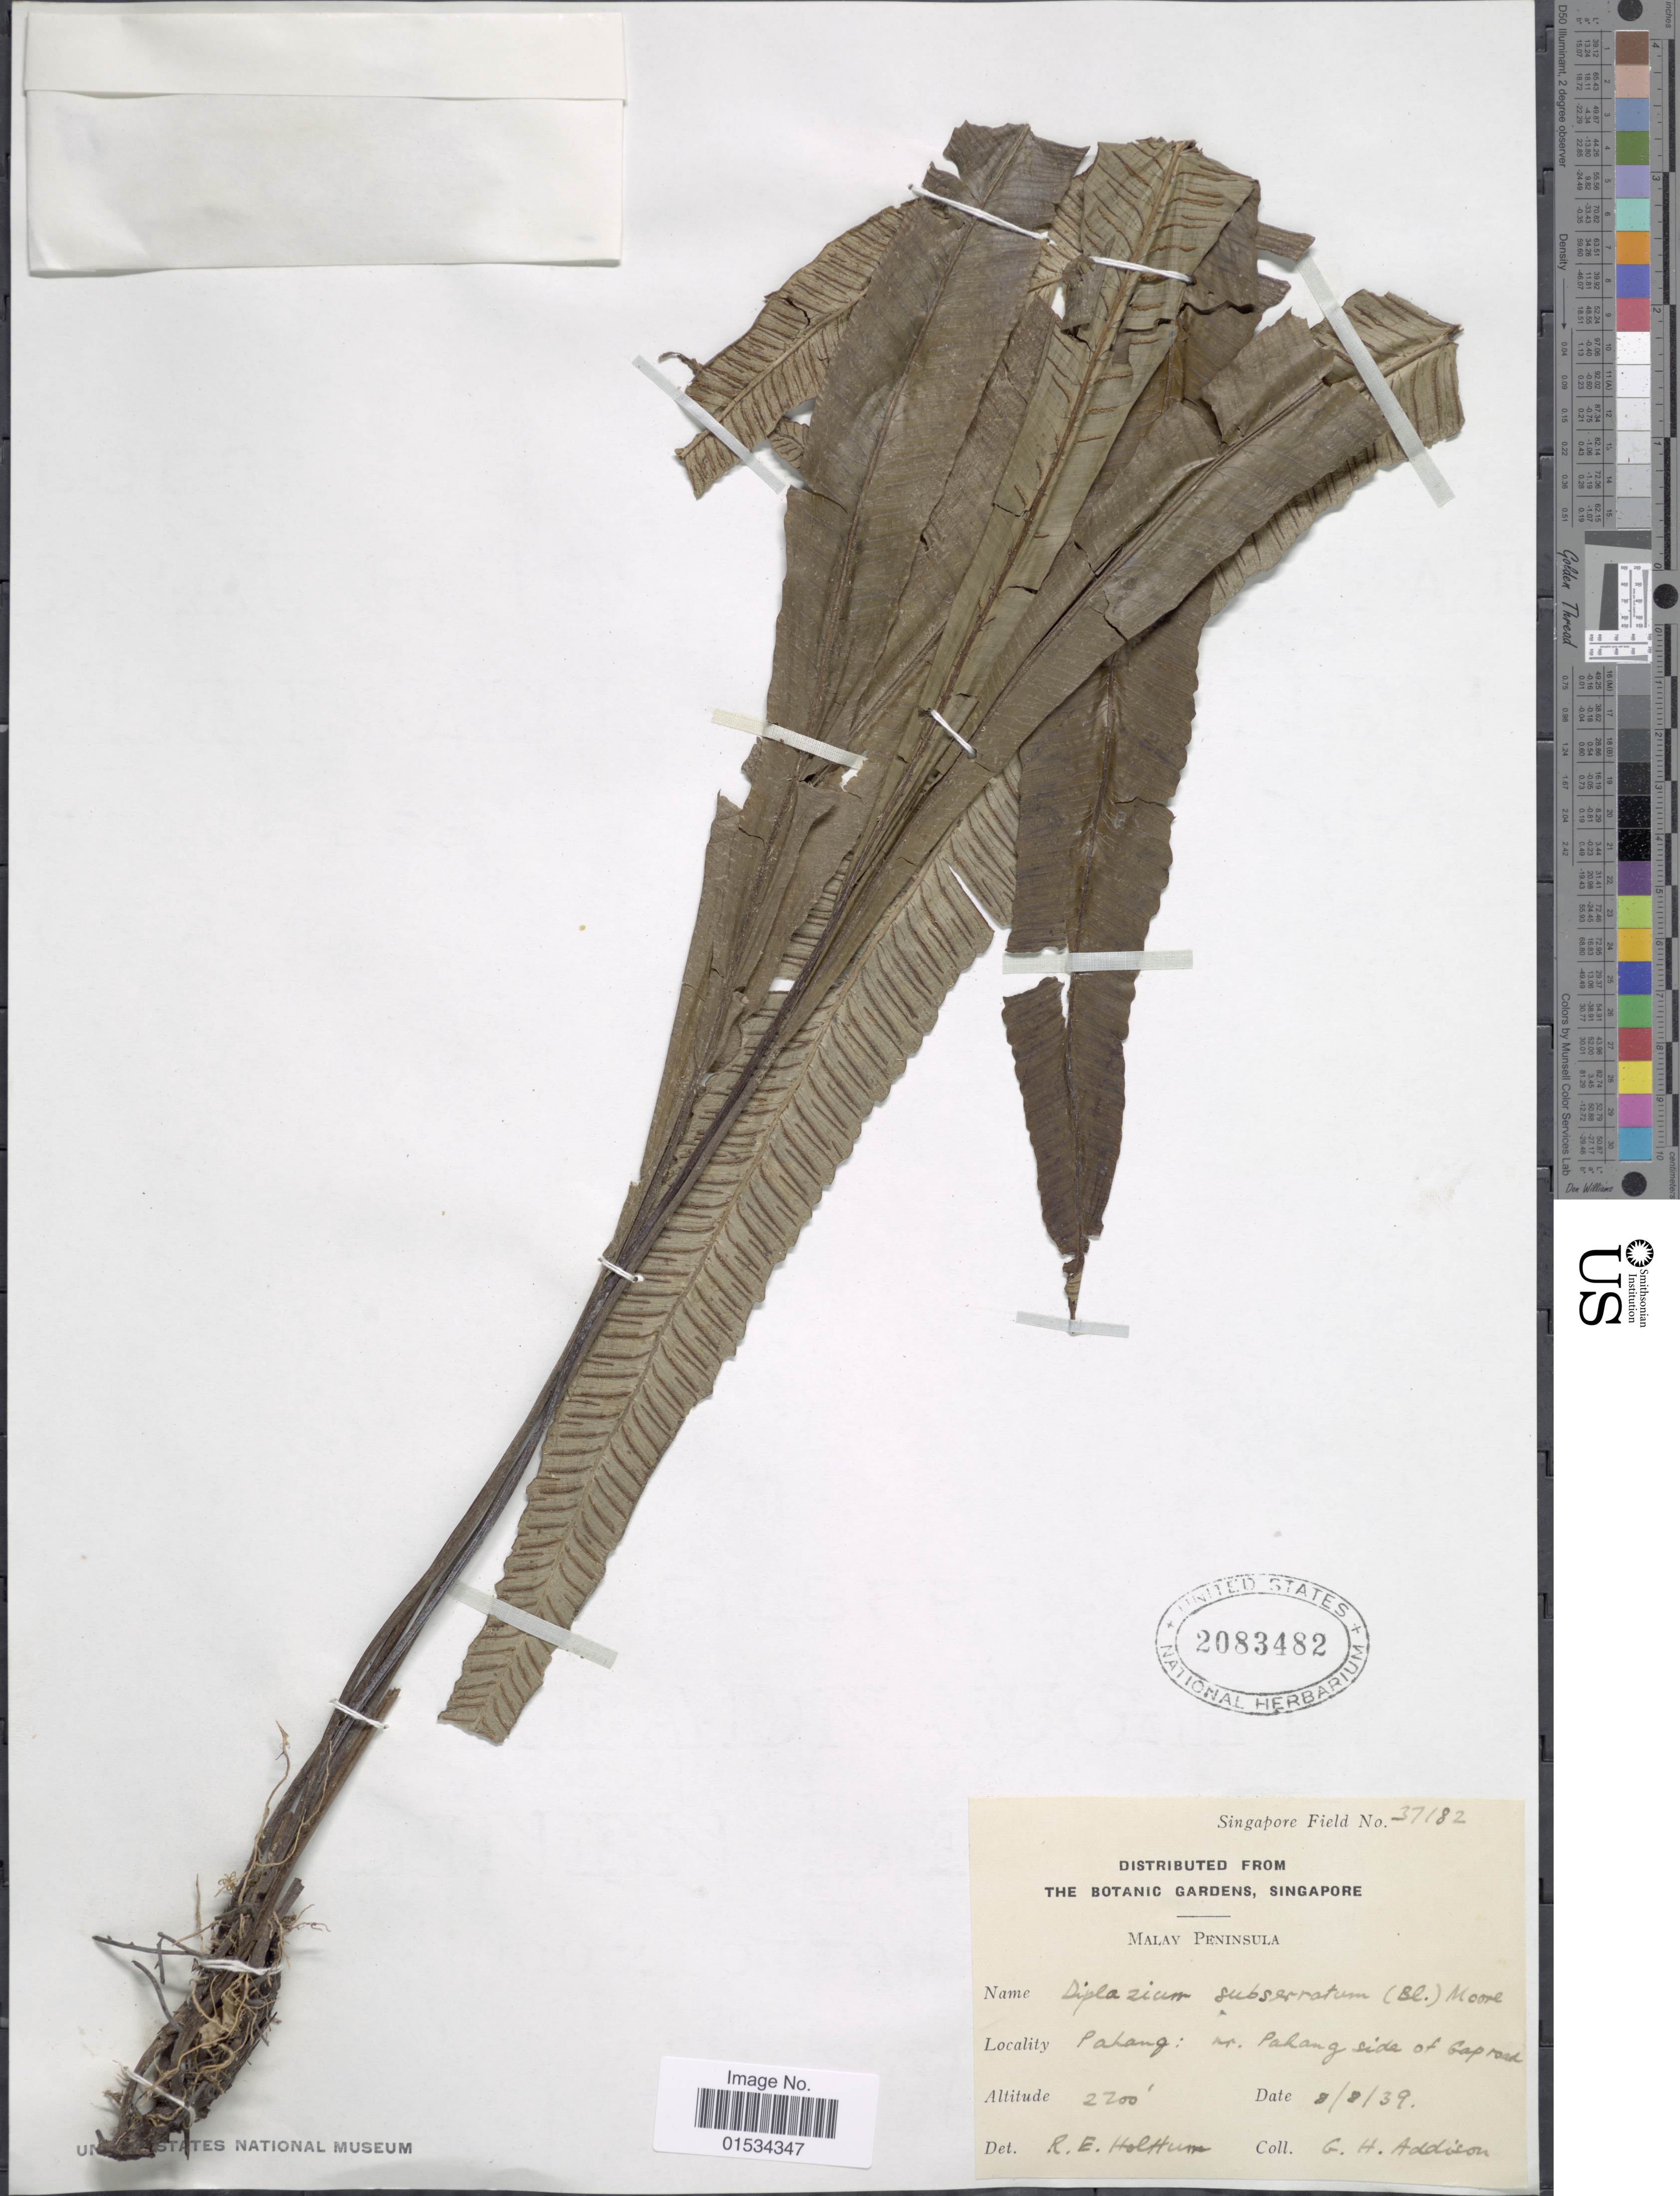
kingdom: Plantae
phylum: Tracheophyta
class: Polypodiopsida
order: Polypodiales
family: Athyriaceae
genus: Diplazium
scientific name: Diplazium subserratum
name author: (Blume) T. Moore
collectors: G. Addison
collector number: Singapore Field 37182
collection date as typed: Transcribed d/m/y: 8/8/39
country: Malaysia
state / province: Pahang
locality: Nr. Pahang side of Gap Road, Malay Peninsula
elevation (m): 671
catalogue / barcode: US 2083482